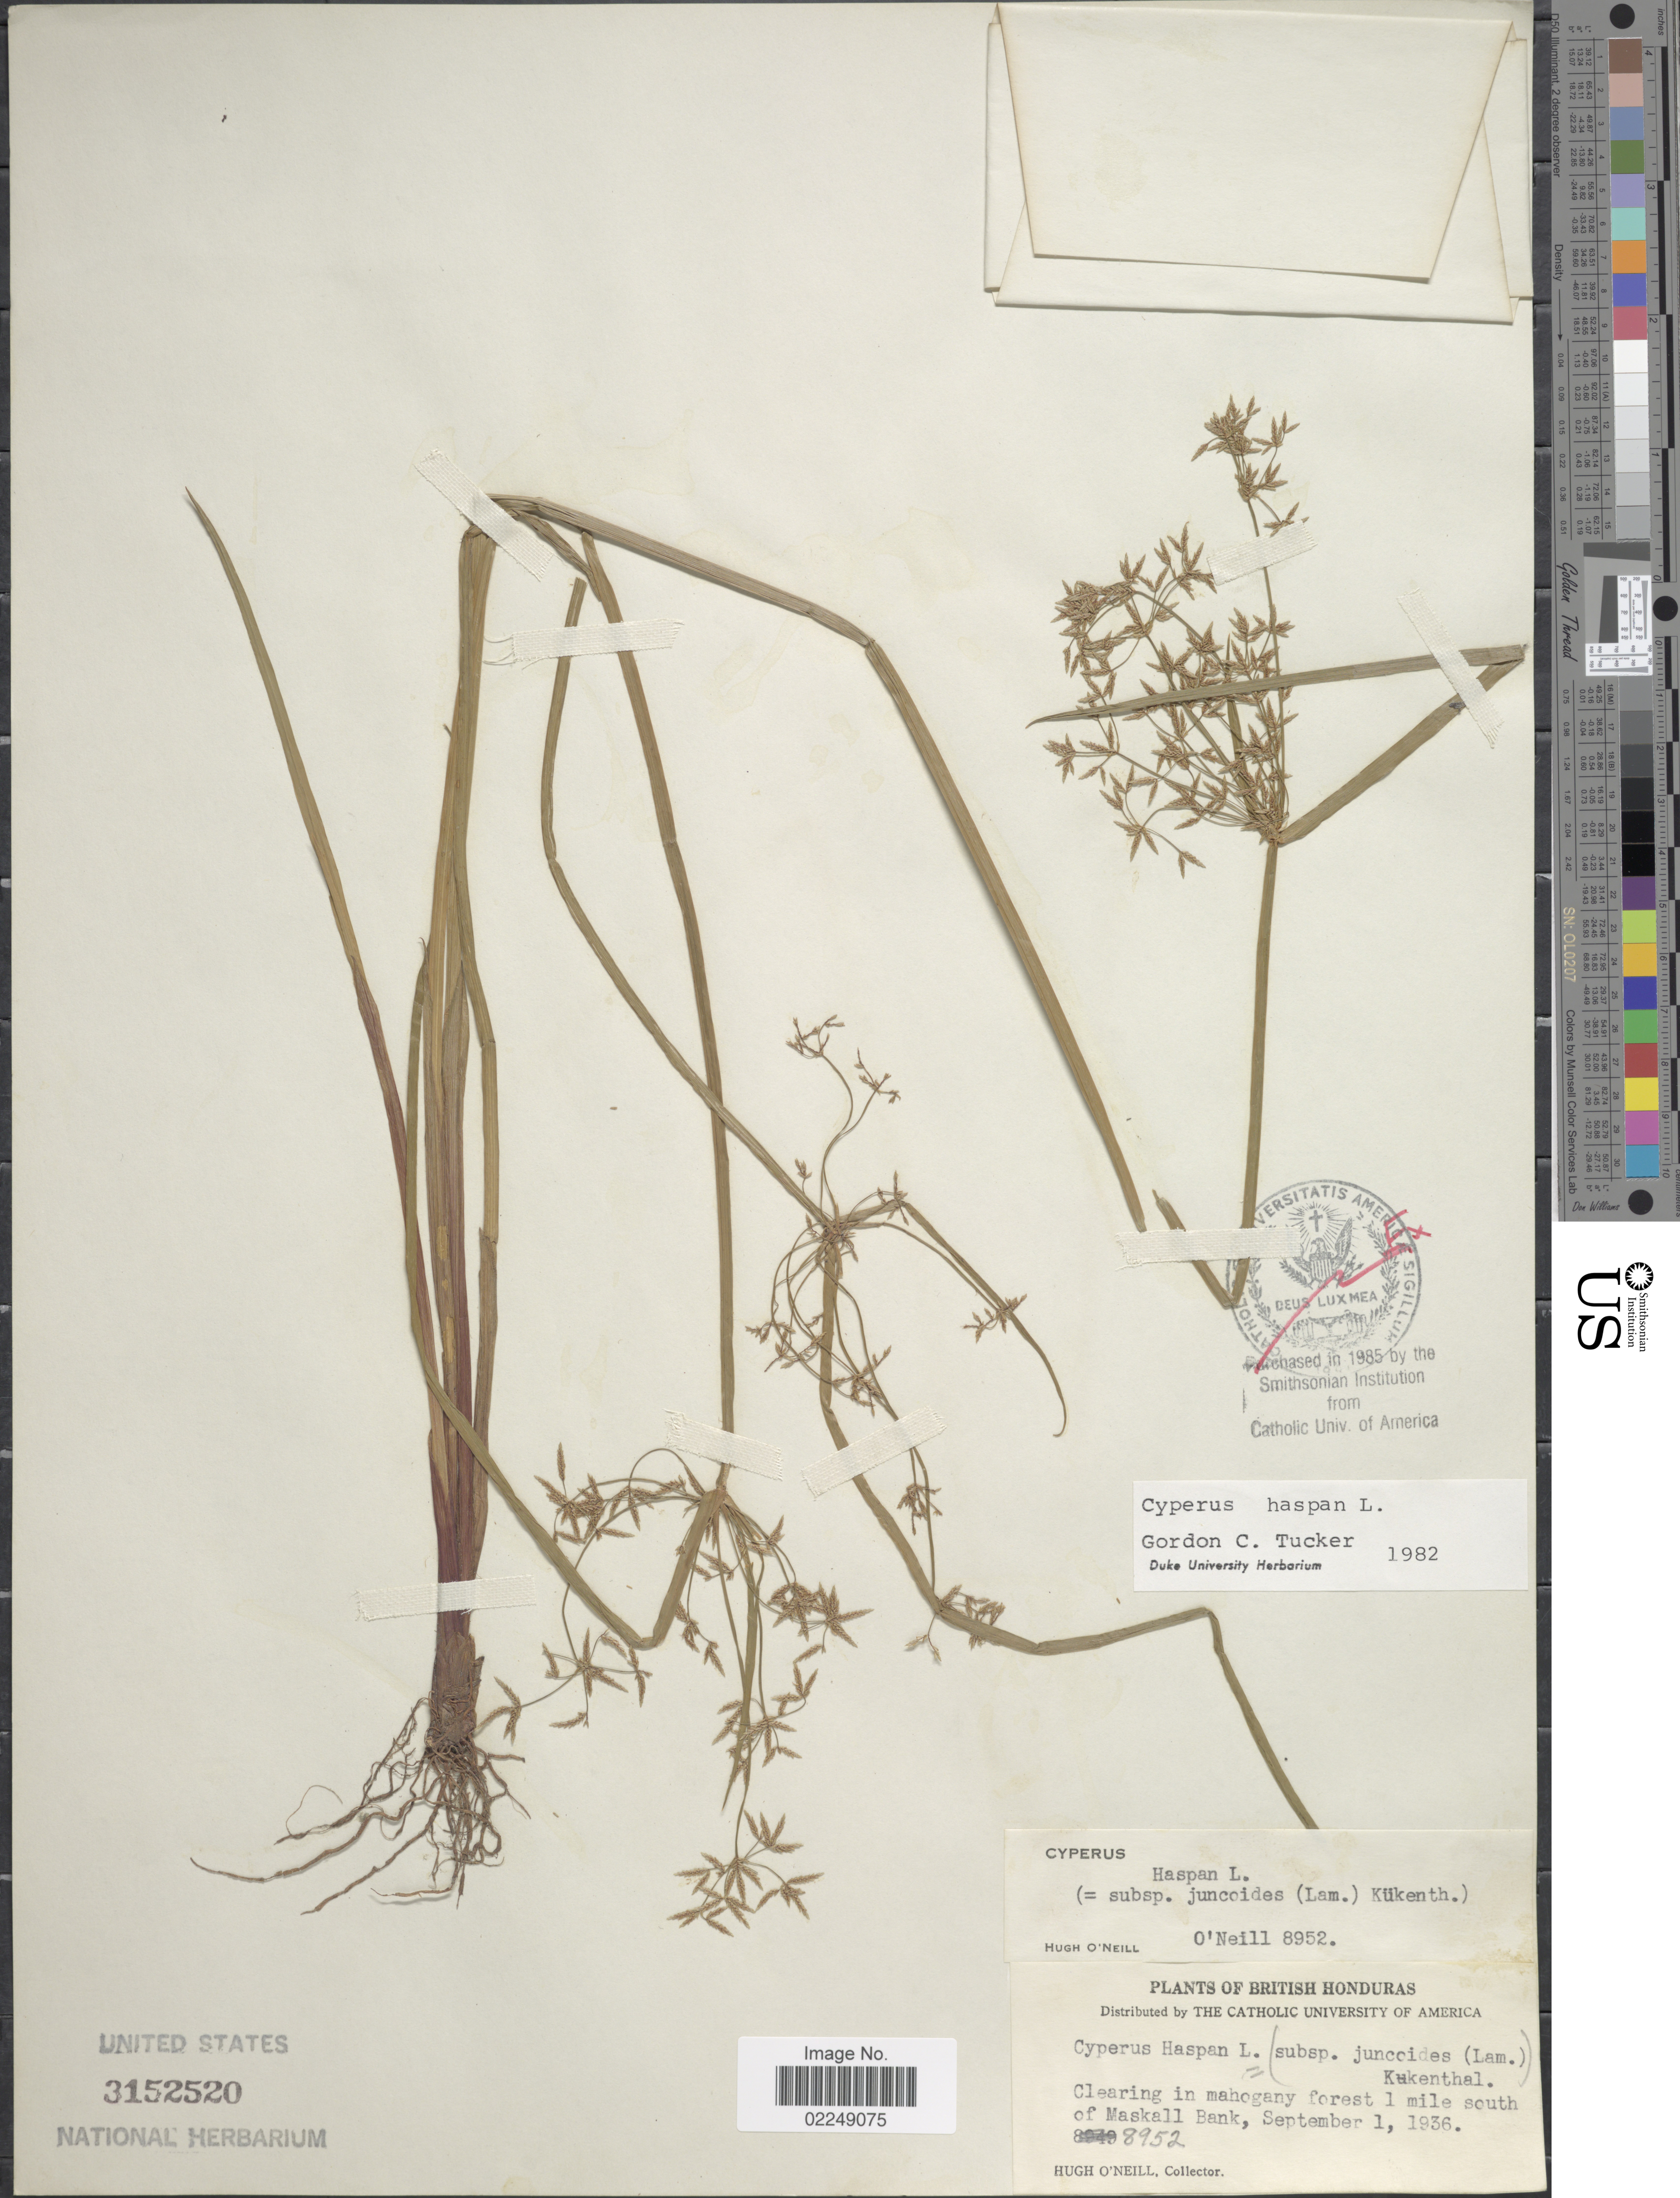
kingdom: Plantae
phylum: Tracheophyta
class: Liliopsida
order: Poales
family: Cyperaceae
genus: Cyperus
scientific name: Cyperus haspan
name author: L.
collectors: H. O'Neill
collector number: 8952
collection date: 1936-09-01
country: Belize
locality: British Honduras, 1 mile south of Maskall Bank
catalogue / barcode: US 3152520